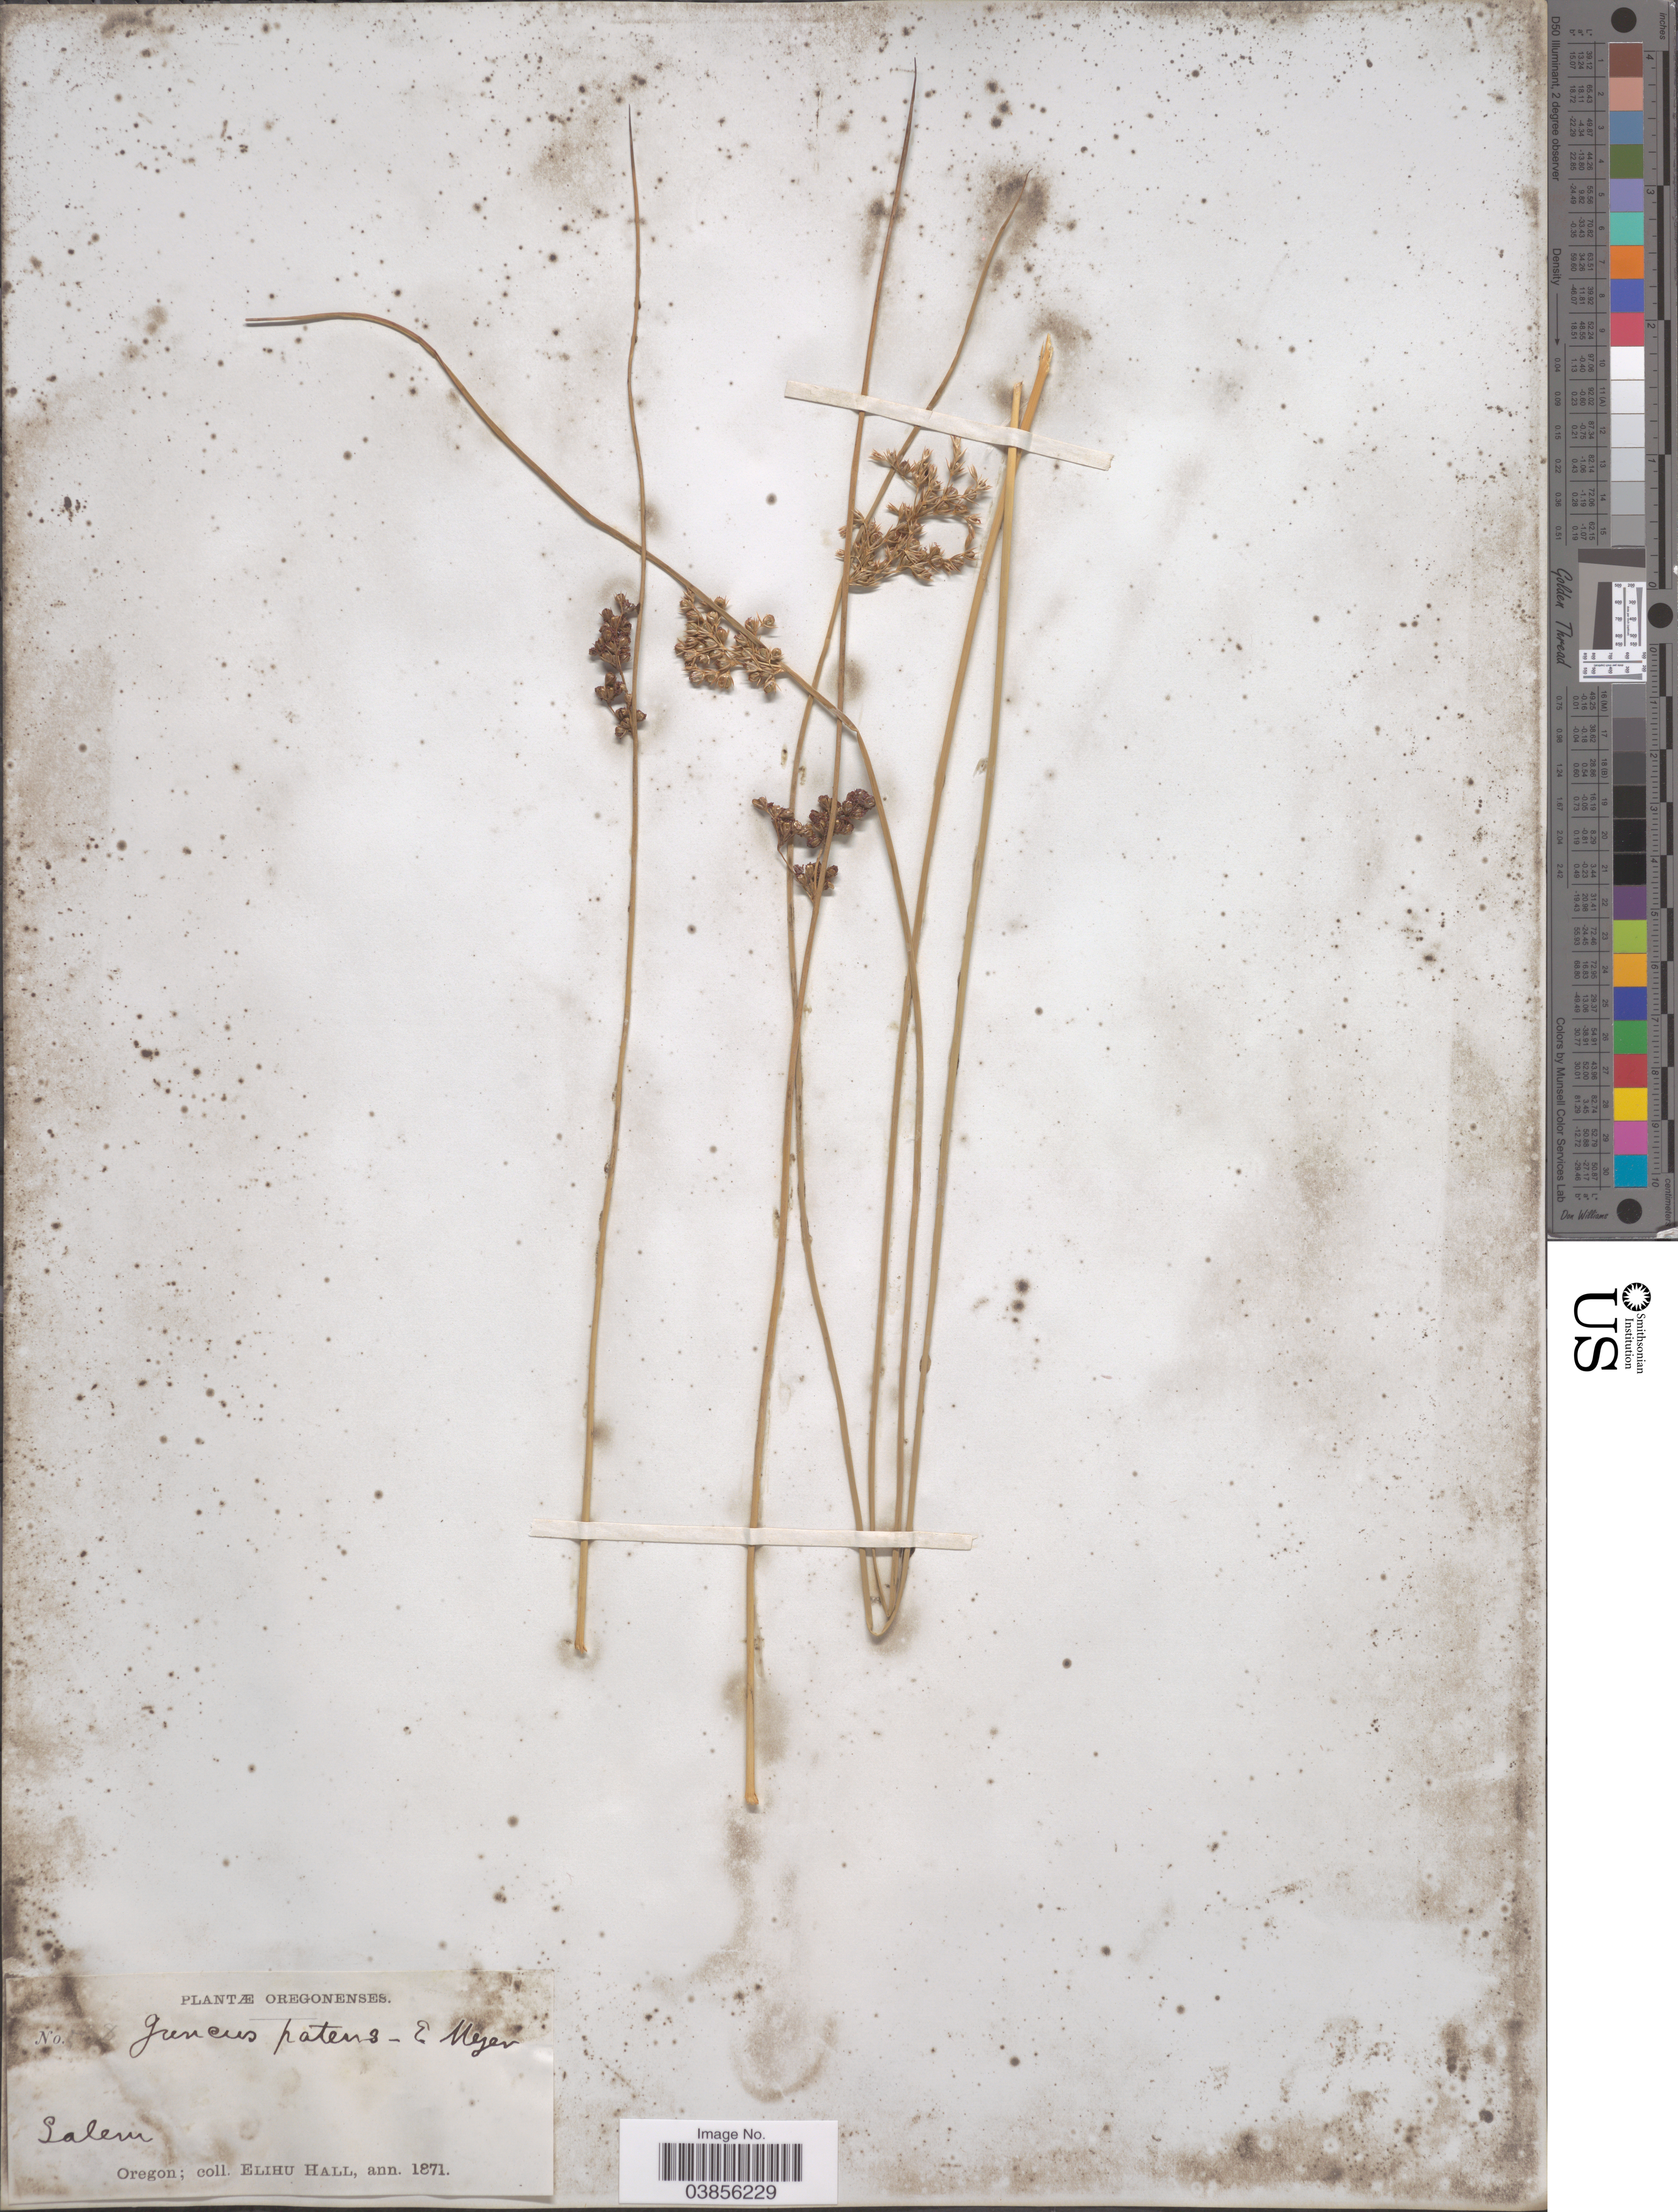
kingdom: Plantae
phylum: Tracheophyta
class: Liliopsida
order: Poales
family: Juncaceae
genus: Juncus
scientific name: Juncus patens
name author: E. Mey.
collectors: E. Hall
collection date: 1871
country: United States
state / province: Oregon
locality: Salem.